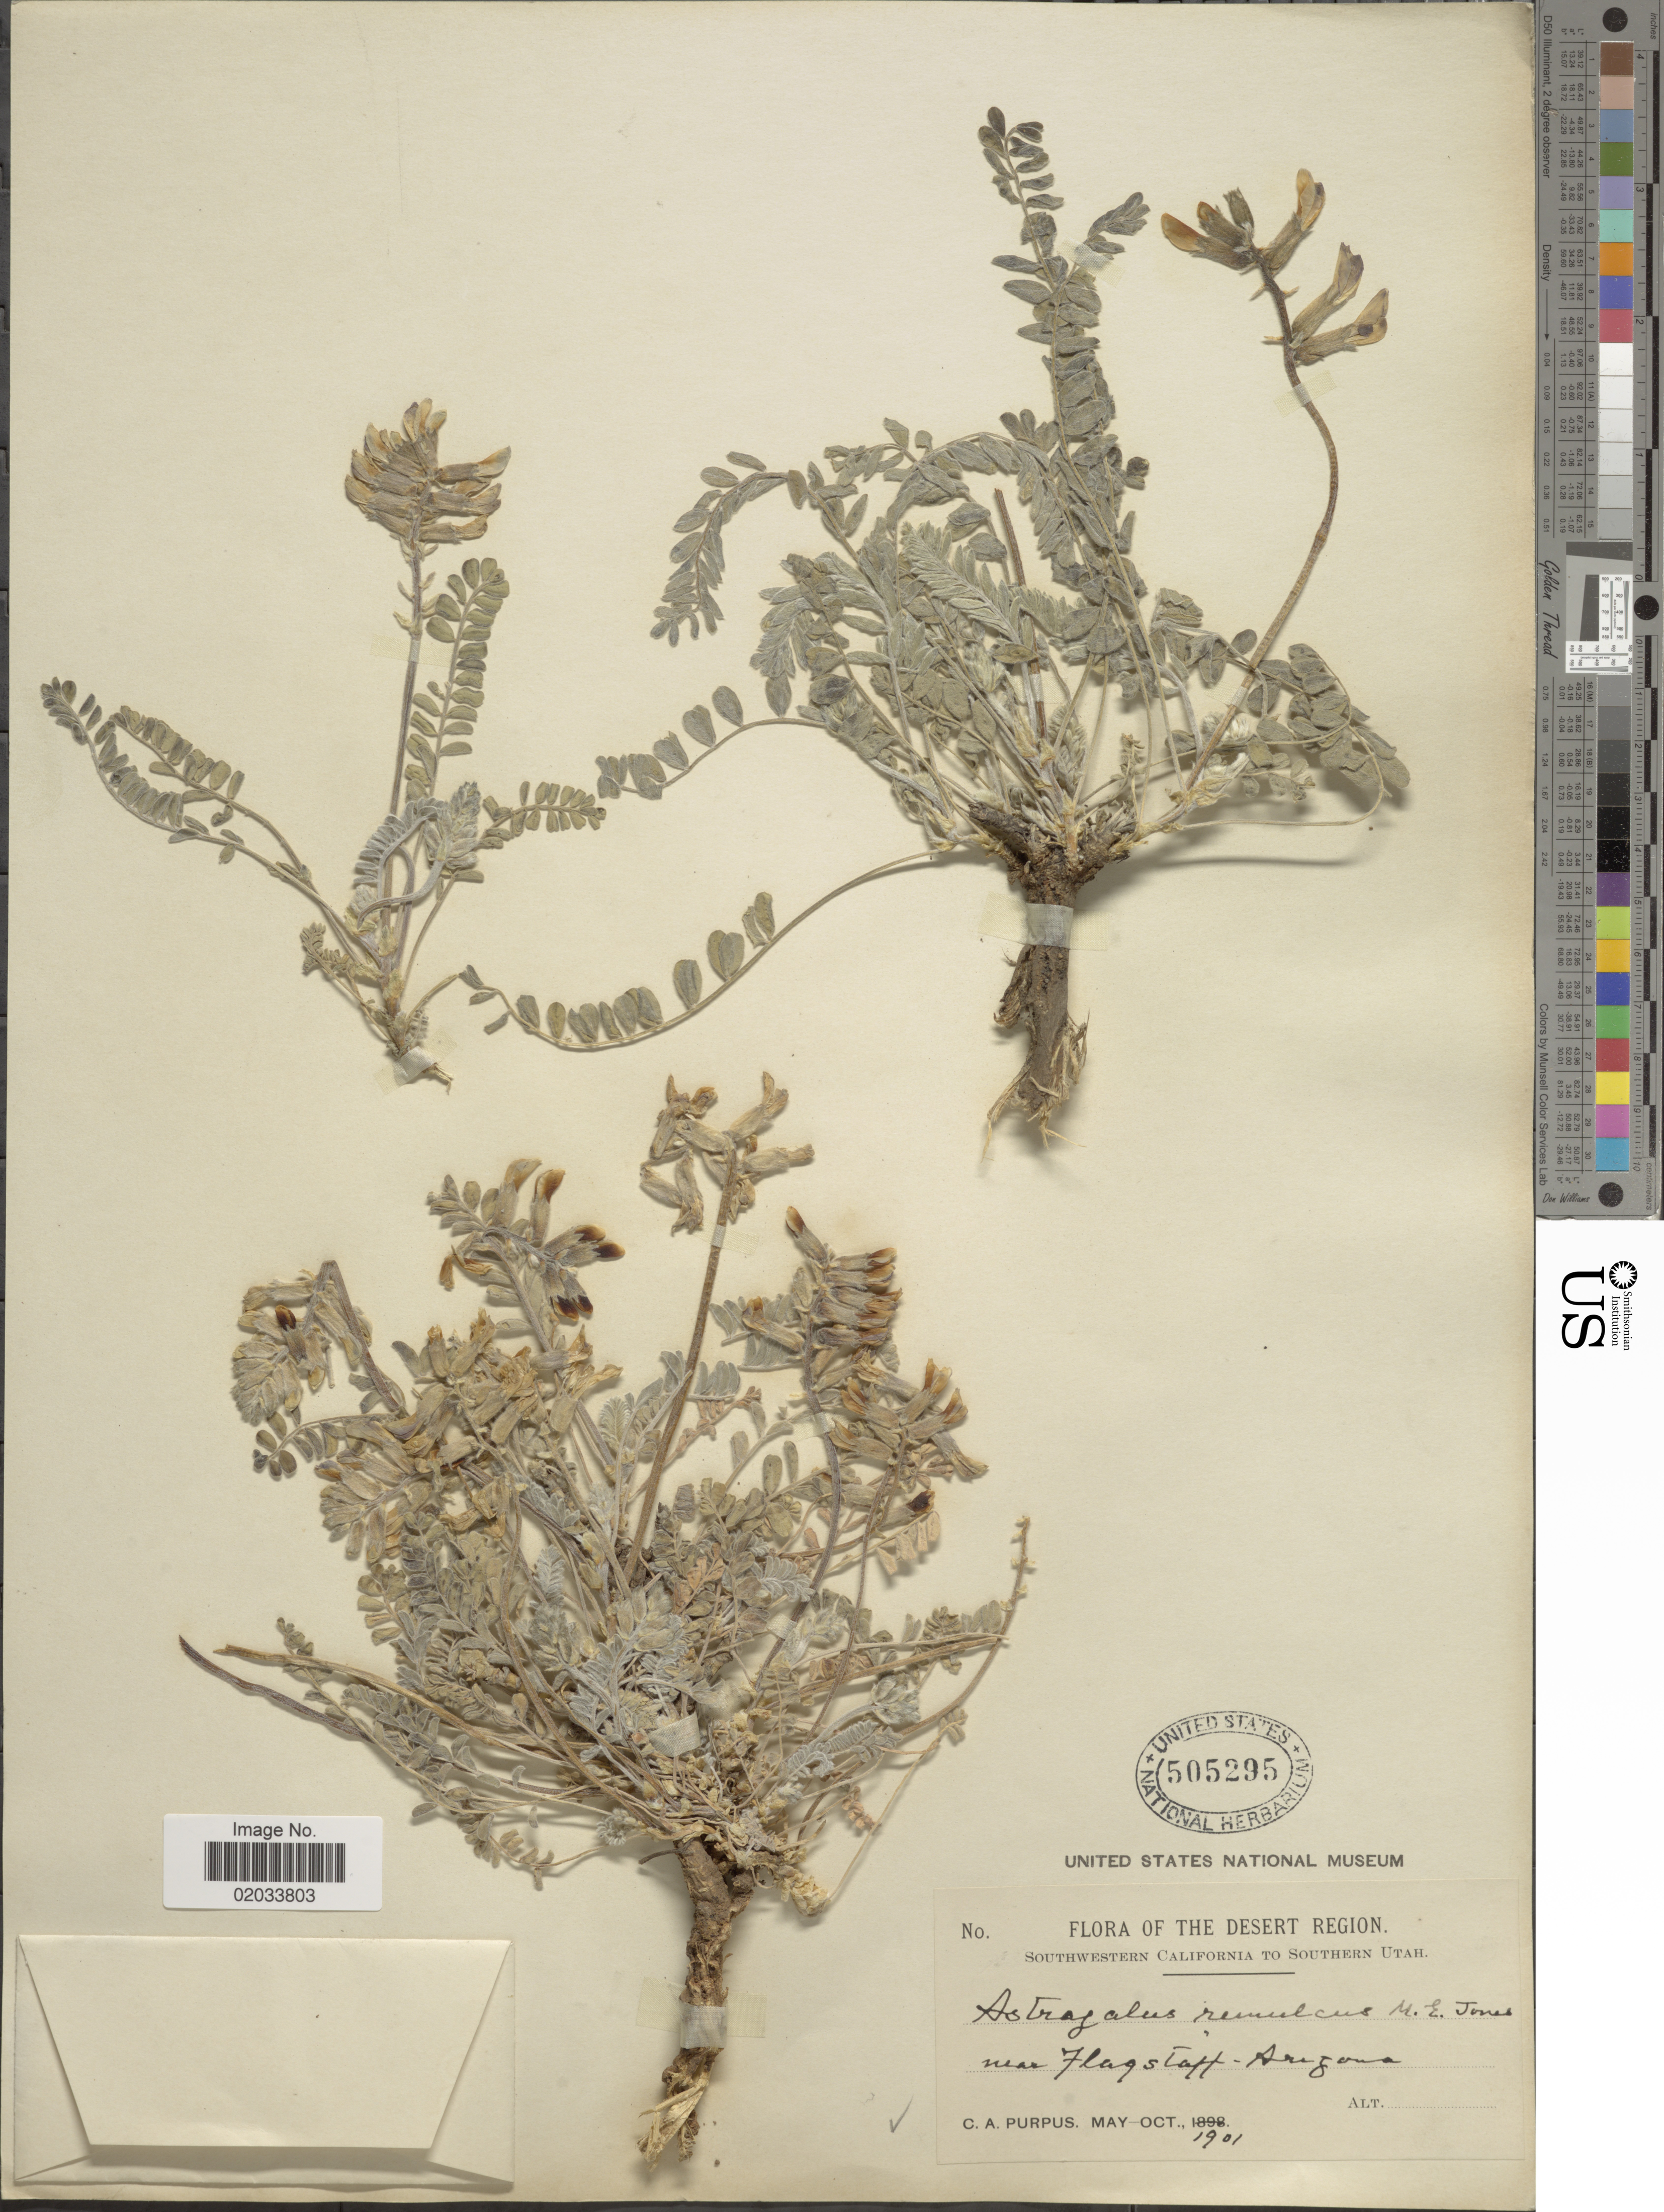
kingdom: Plantae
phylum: Tracheophyta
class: Magnoliopsida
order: Fabales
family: Fabaceae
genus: Astragalus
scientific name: Astragalus pephragmenus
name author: M.E. Jones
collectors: C. A. Purpus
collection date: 1901-05/1901-10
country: United States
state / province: Arizona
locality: The Desert Region, Southwestern California to Southern Utah, near Flagstaff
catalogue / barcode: US 505295